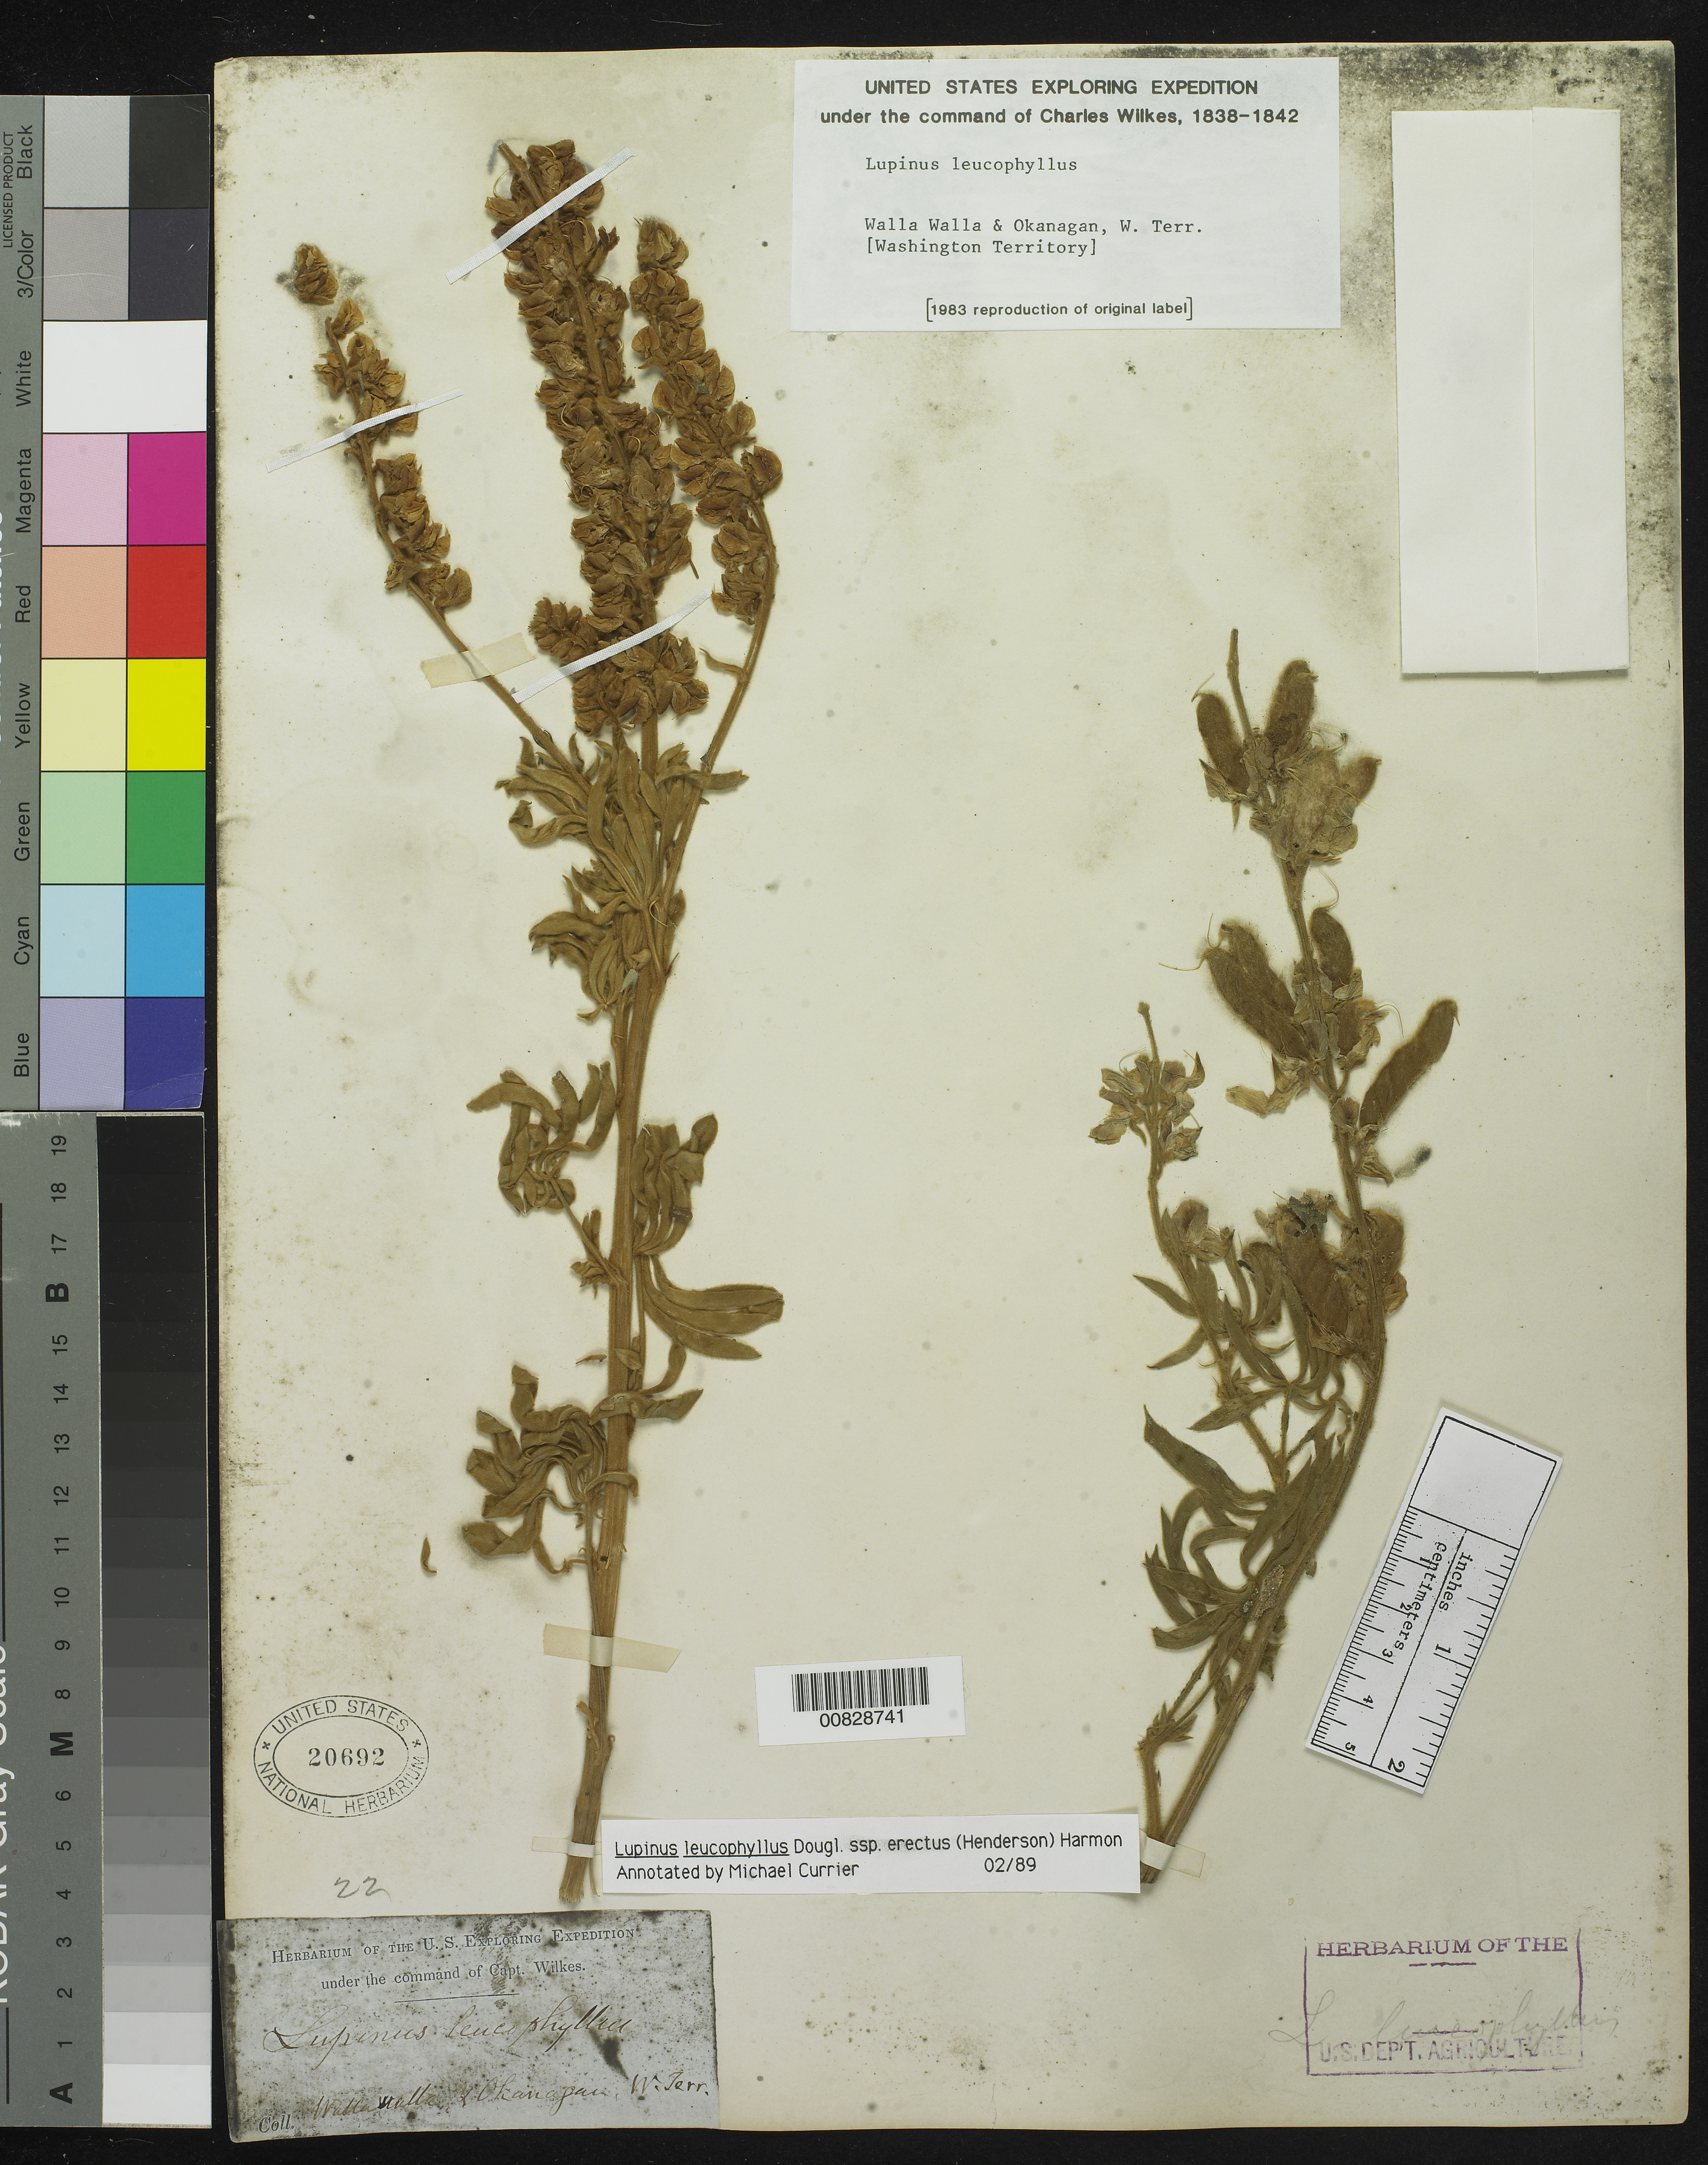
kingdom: Plantae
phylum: Tracheophyta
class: Magnoliopsida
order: Fabales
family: Fabaceae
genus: Lupinus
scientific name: Lupinus leucophyllus subsp. erectus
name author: (Douglass M.Hend.) Harmon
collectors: Wilkes Explor. Exped.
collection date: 1838/1842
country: United States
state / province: Washington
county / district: Walla Walla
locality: Walla Walla & Okanagan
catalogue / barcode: US 20692